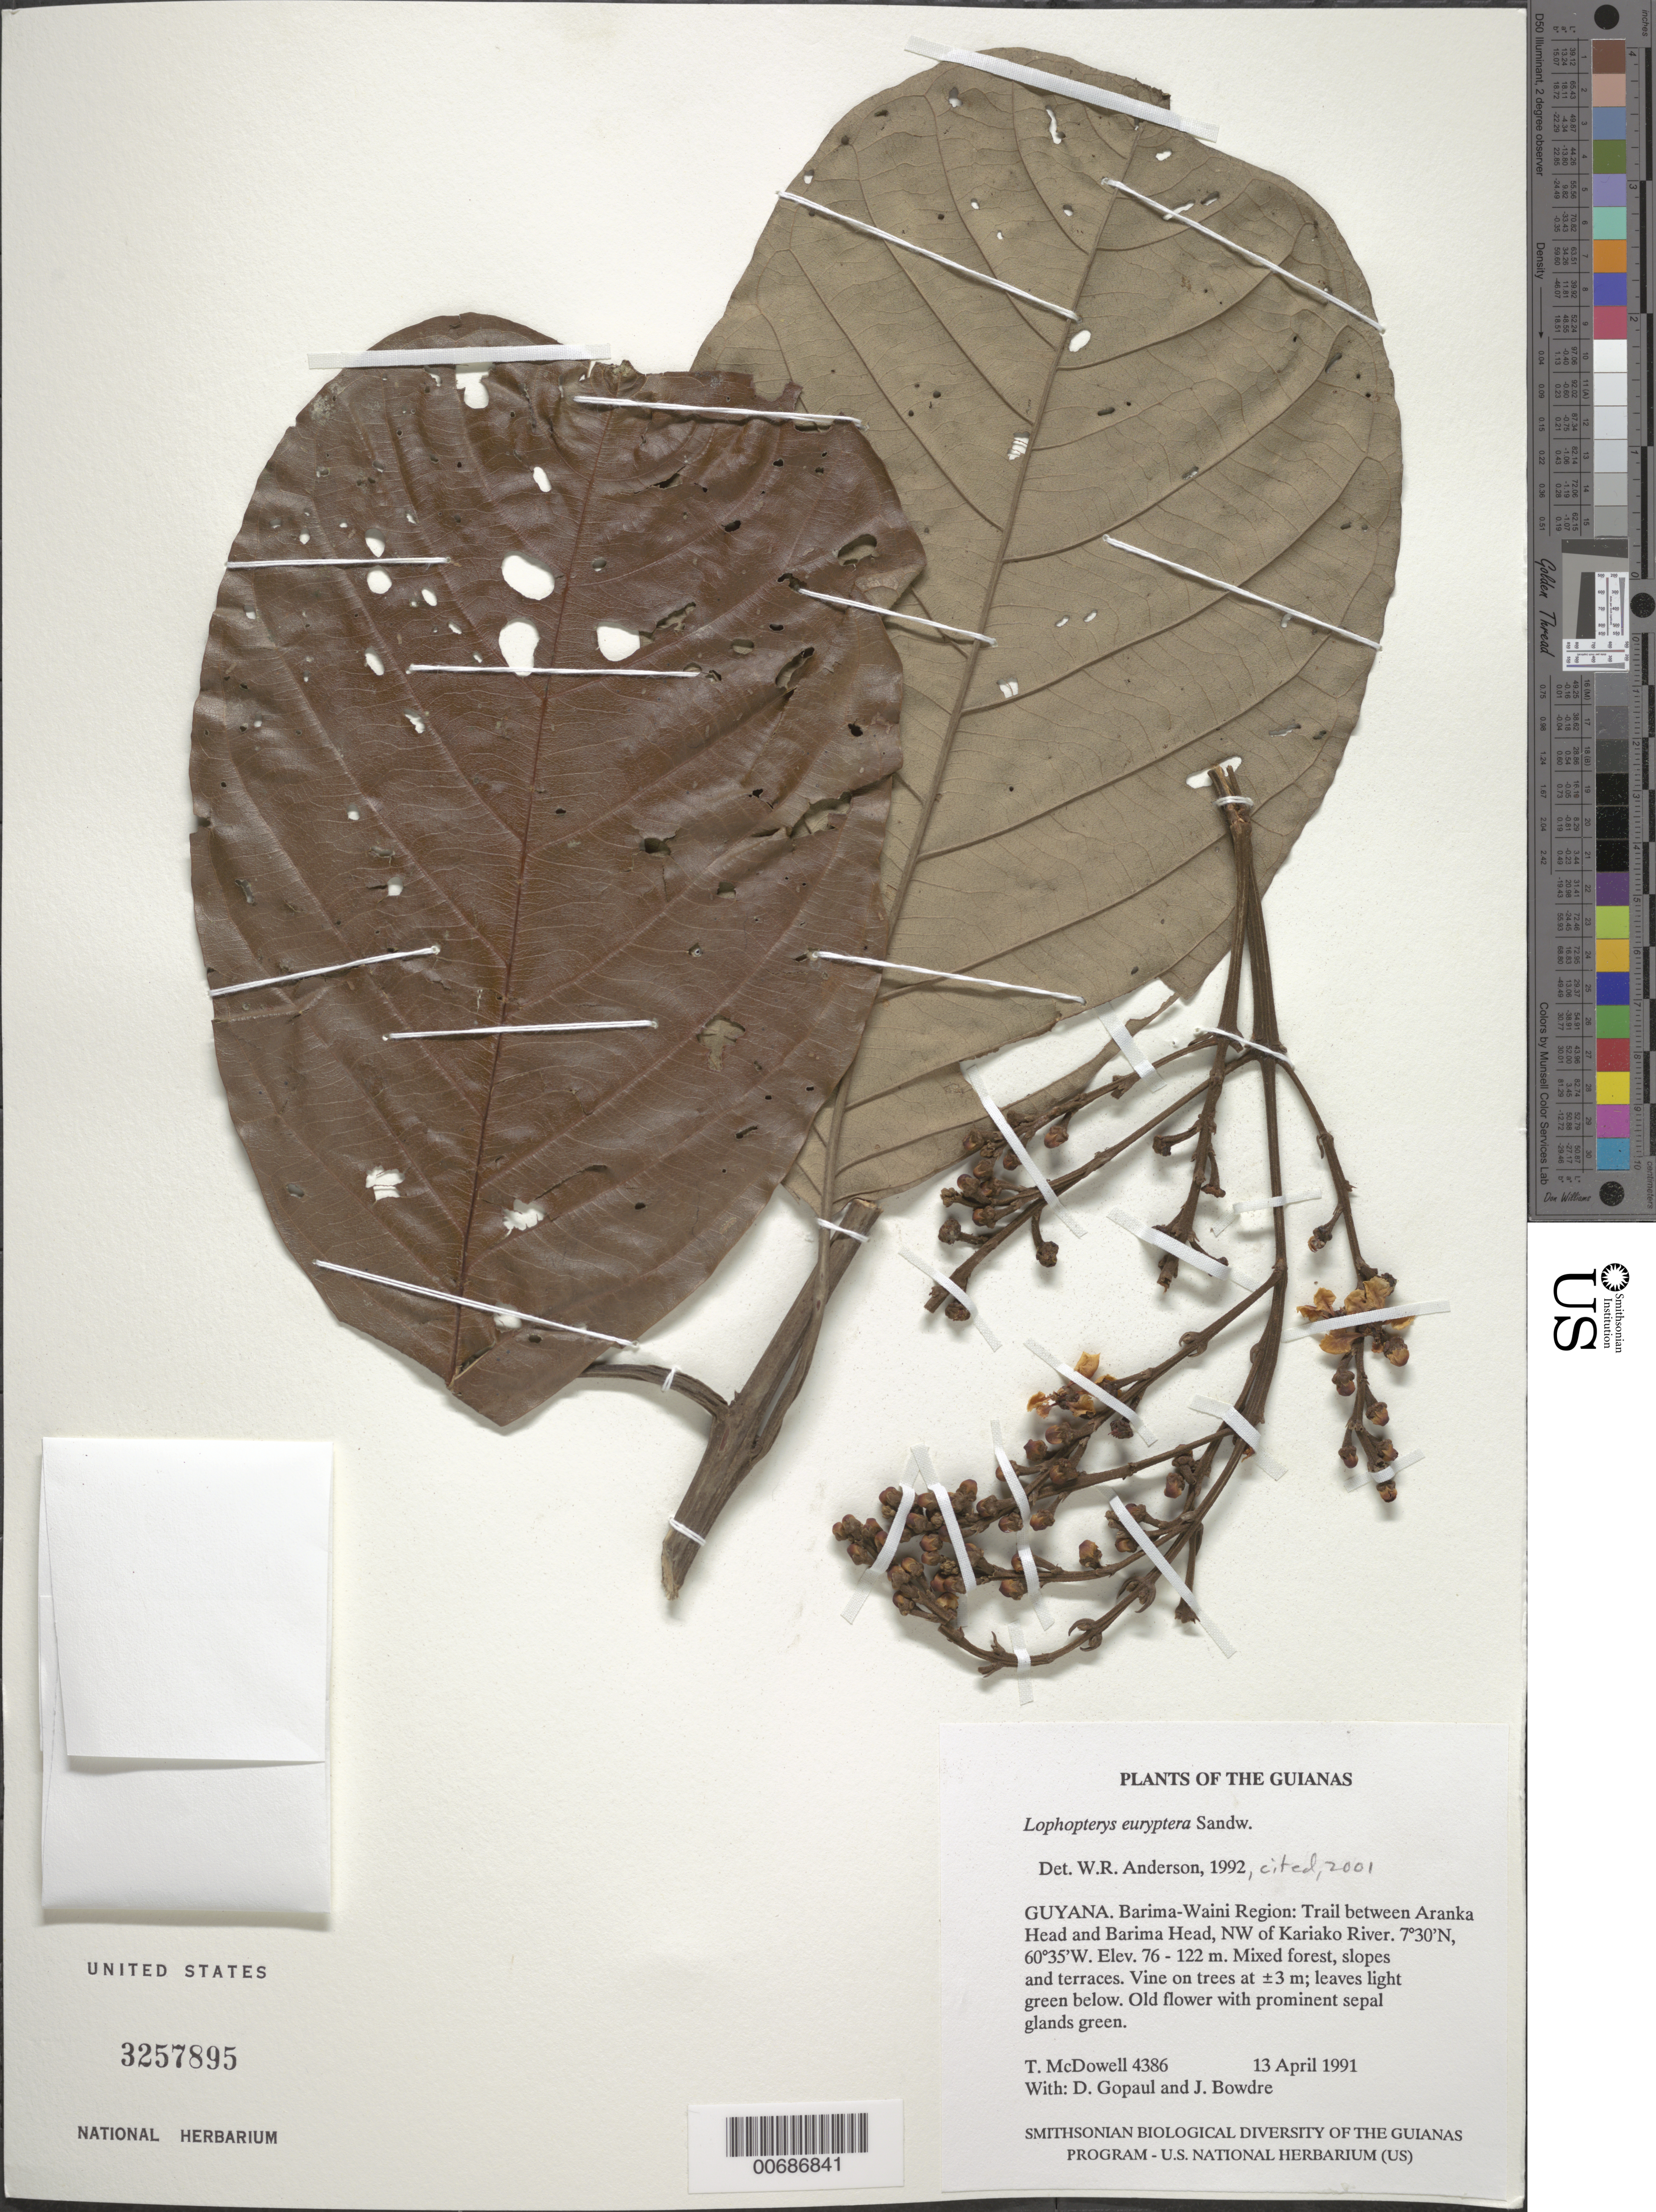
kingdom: Plantae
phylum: Tracheophyta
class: Magnoliopsida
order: Malpighiales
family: Malpighiaceae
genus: Lophopterys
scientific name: Lophopterys euryptera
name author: Sandwith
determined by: Anderson, W. R., (MICH), University of Michigan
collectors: T. McDowell, D. Gopaul & J. Bowdre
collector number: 4386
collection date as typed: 13 April 1991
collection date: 1991-04-13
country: Guyana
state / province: Barima-Waini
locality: Trail between Aranka Head and Barima Head, NW of Kariako River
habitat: Mixed forest, slopes and terraces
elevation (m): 76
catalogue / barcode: US 3257895